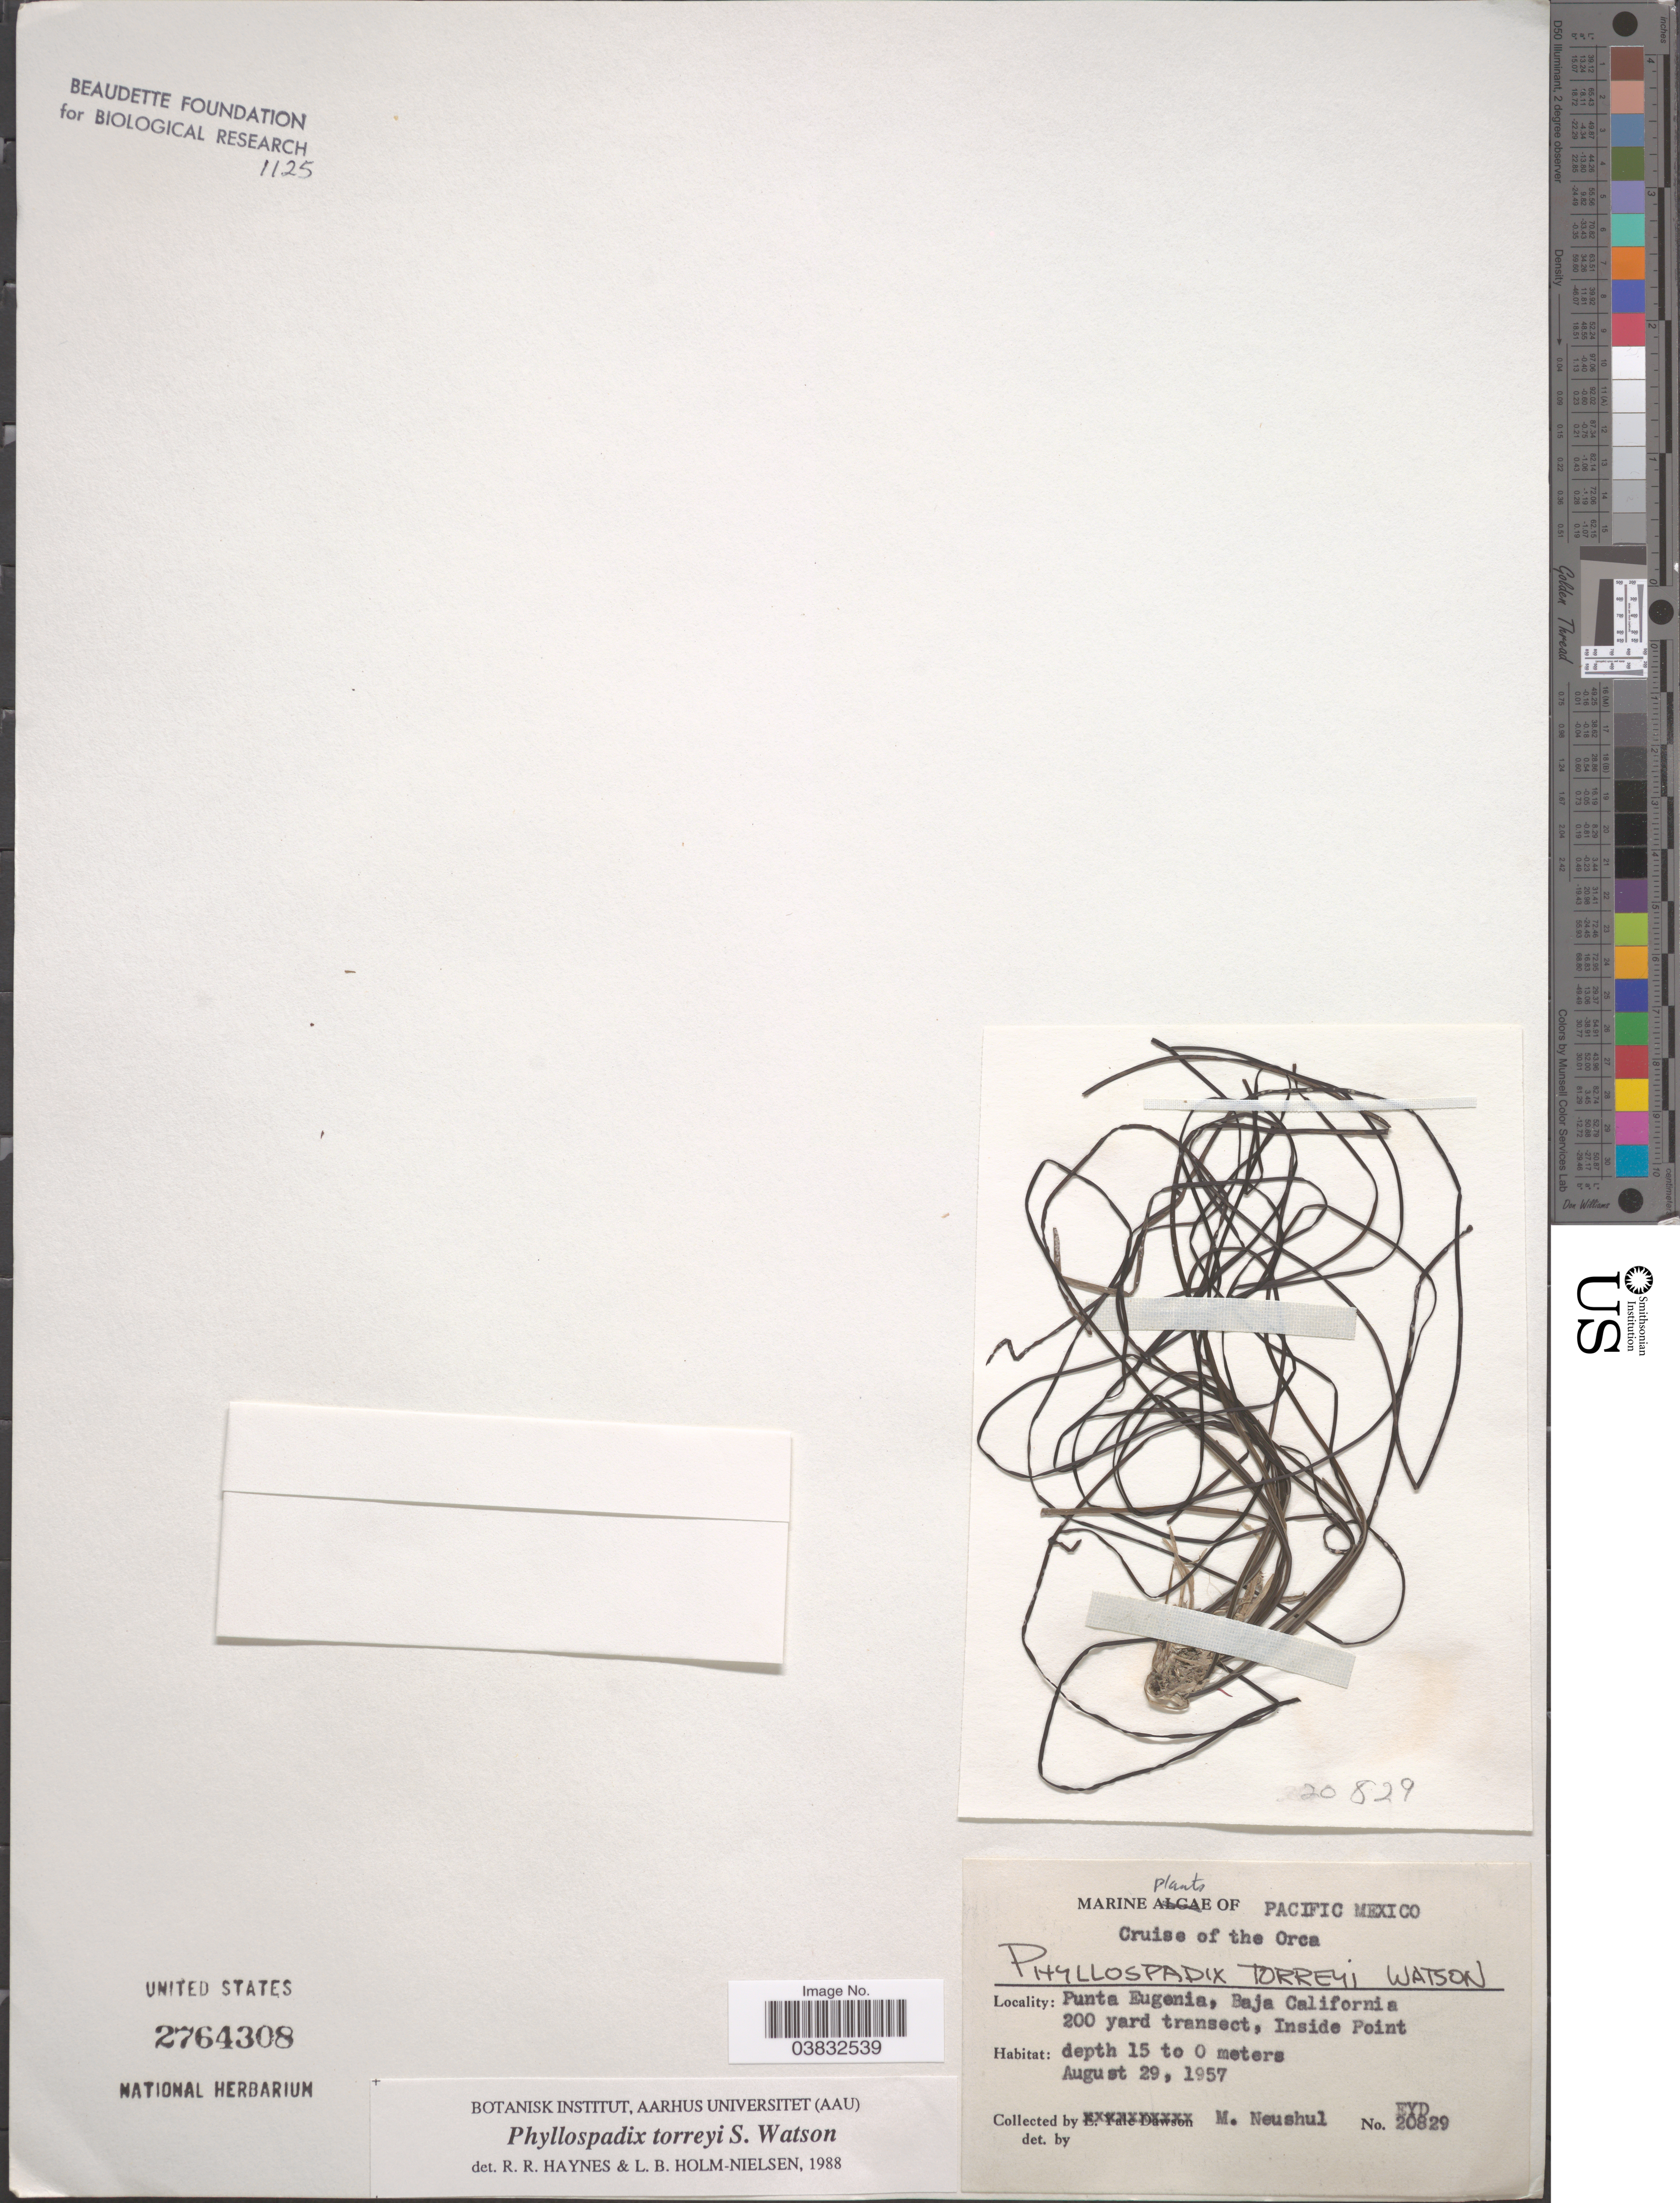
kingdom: Plantae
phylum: Tracheophyta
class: Liliopsida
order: Alismatales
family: Zosteraceae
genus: Phyllospadix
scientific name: Phyllospadix torreyi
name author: S. Watson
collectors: M. Neushul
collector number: EYD20829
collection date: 1957-08-29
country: Mexico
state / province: Baja California Sur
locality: Pacific Mexico. [unsure placement] Cruise of the Orca. Punta Eugenia, 200 yard transect, Inside Point.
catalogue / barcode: US 2764308